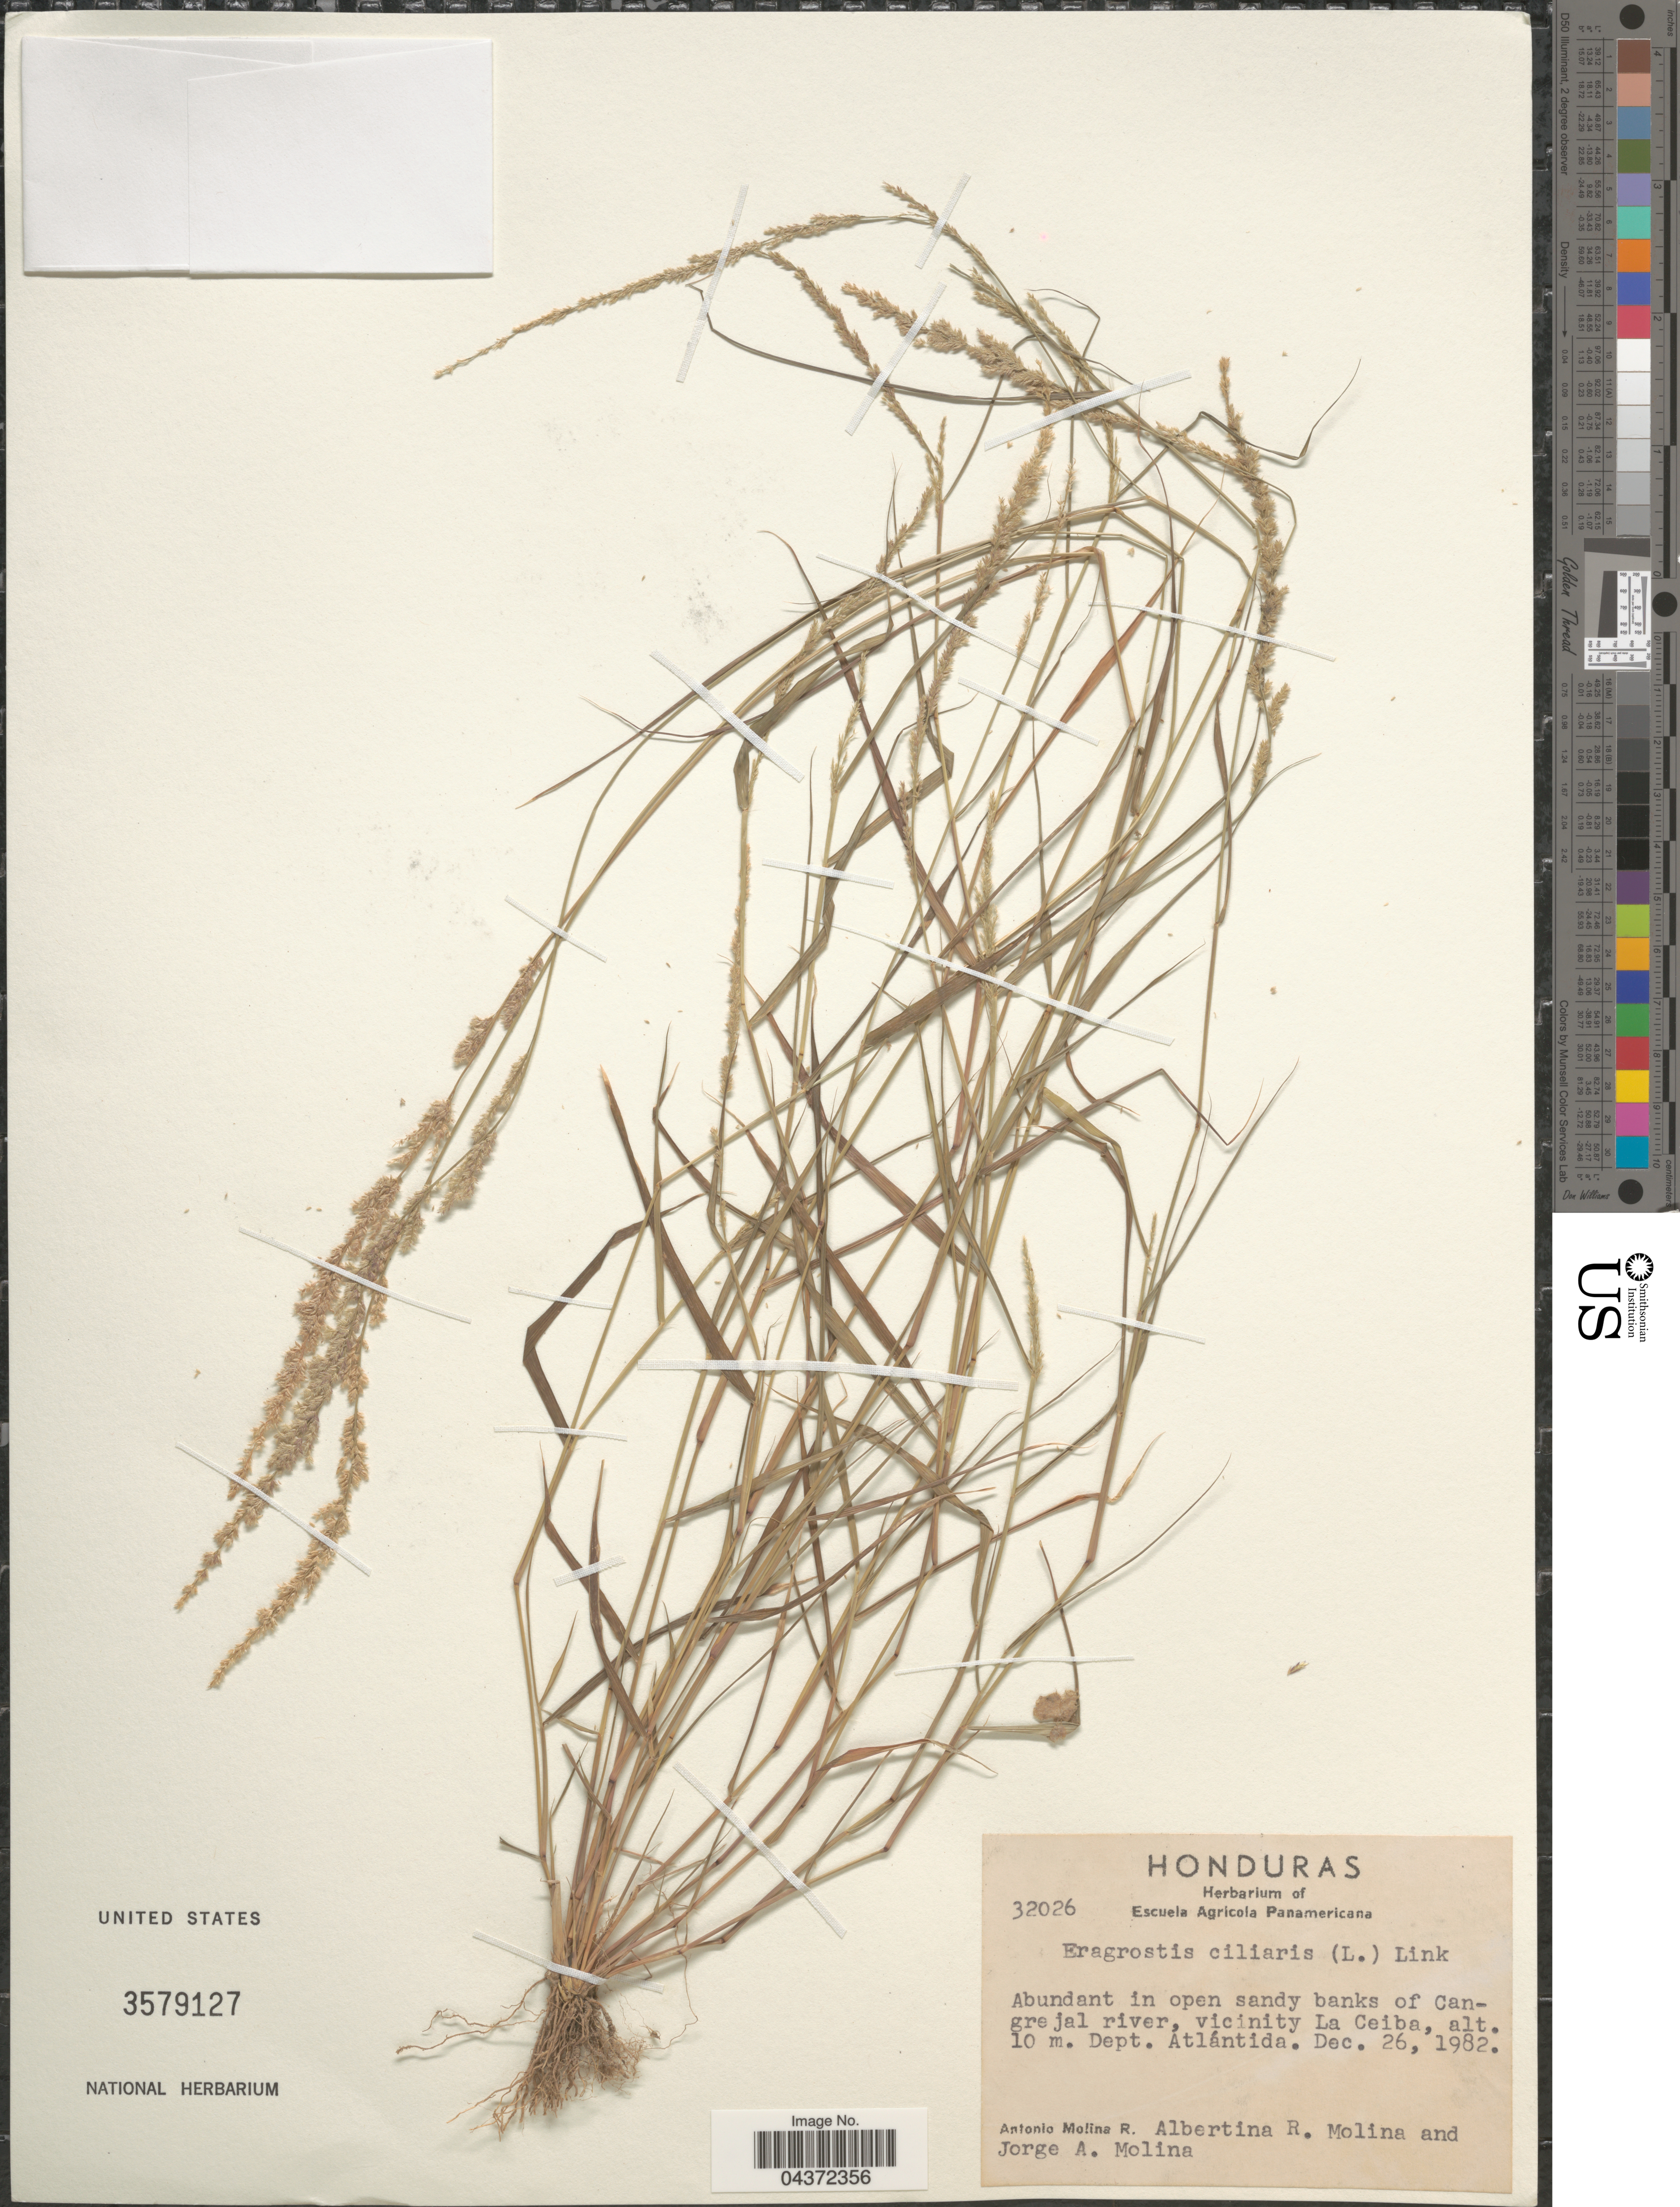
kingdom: Plantae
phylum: Tracheophyta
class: Liliopsida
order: Poales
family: Poaceae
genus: Eragrostis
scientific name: Eragrostis ciliaris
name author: (L.) R. Br.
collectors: A. Molina R., A. R. Molina & J. A. Molina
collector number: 32026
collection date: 1982-12-26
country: Honduras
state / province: Atlantida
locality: Abundant in open sandy banks of Cangrejal river, vicinity La Ceiba, Dept. Atlántida.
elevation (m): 10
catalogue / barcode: US 3579127